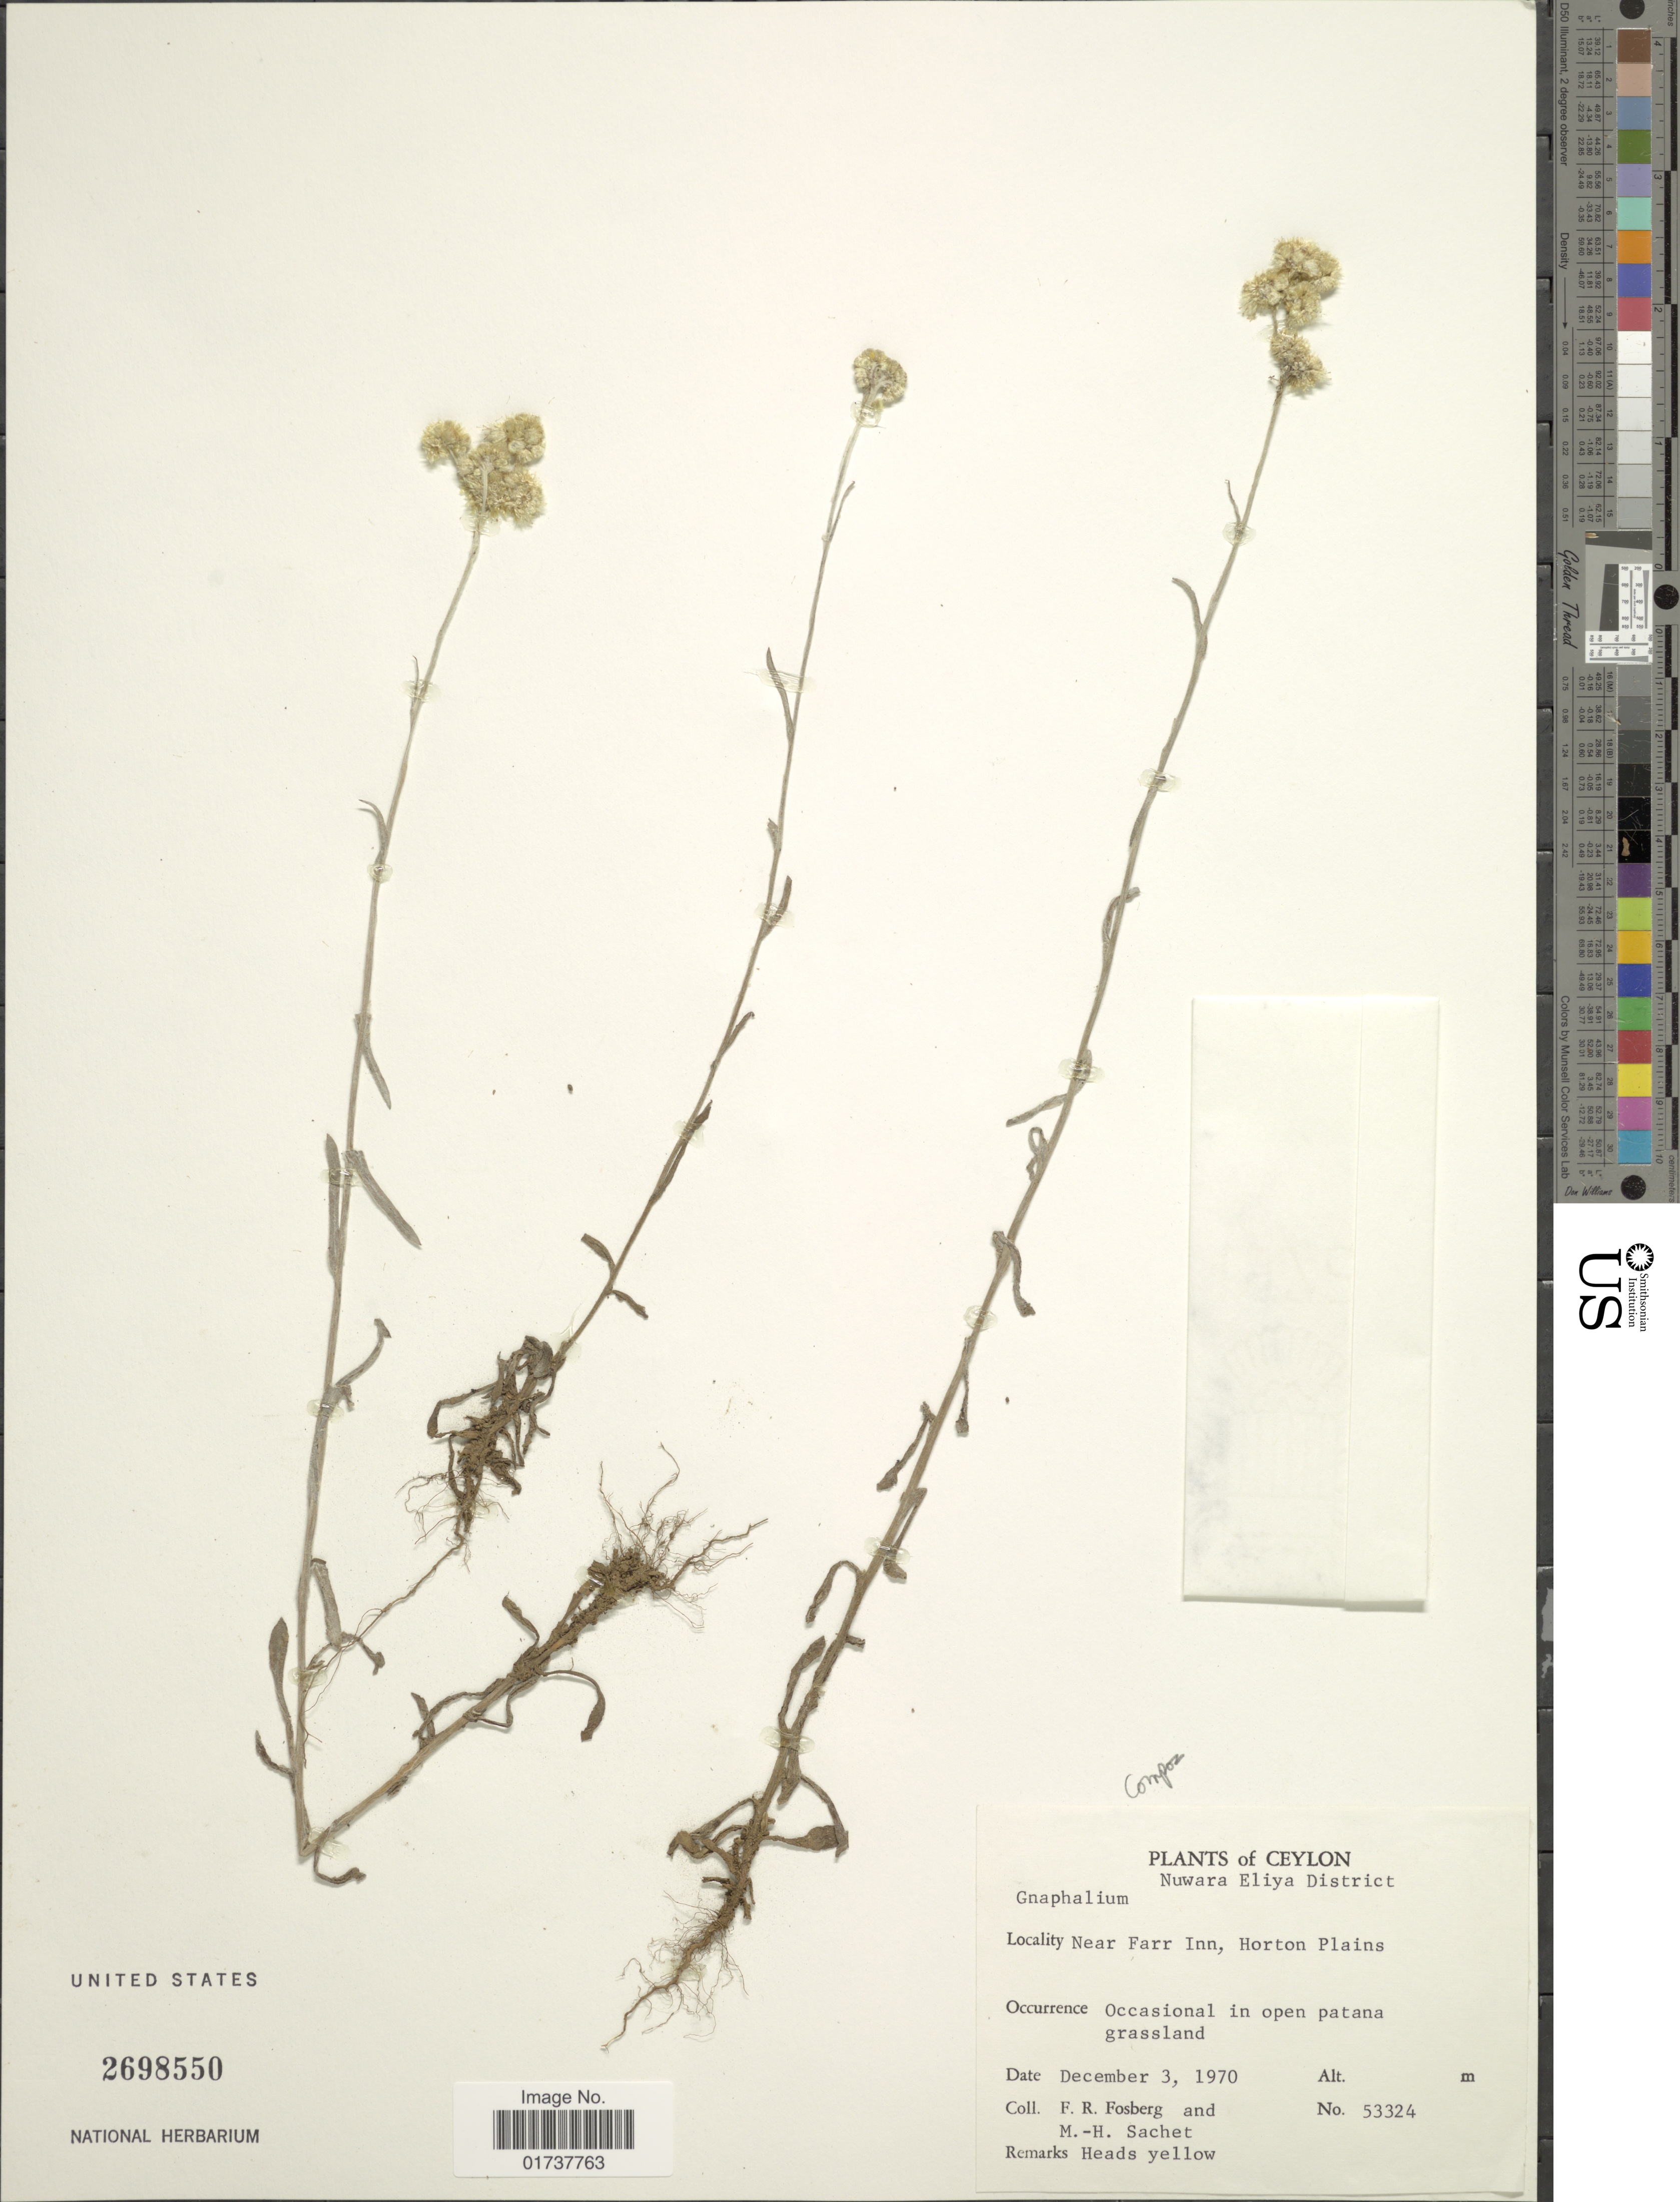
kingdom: Plantae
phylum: Tracheophyta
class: Magnoliopsida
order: Asterales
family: Asteraceae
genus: Gnaphalium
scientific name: Gnaphalium sp.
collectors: F. R. Fosberg & M.-H. Sachet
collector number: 53324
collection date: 1970-12-03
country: Sri Lanka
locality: Ceylon, Nuwara Eliya District, Near Farr Inn, Horton Plains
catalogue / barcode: US 2698550